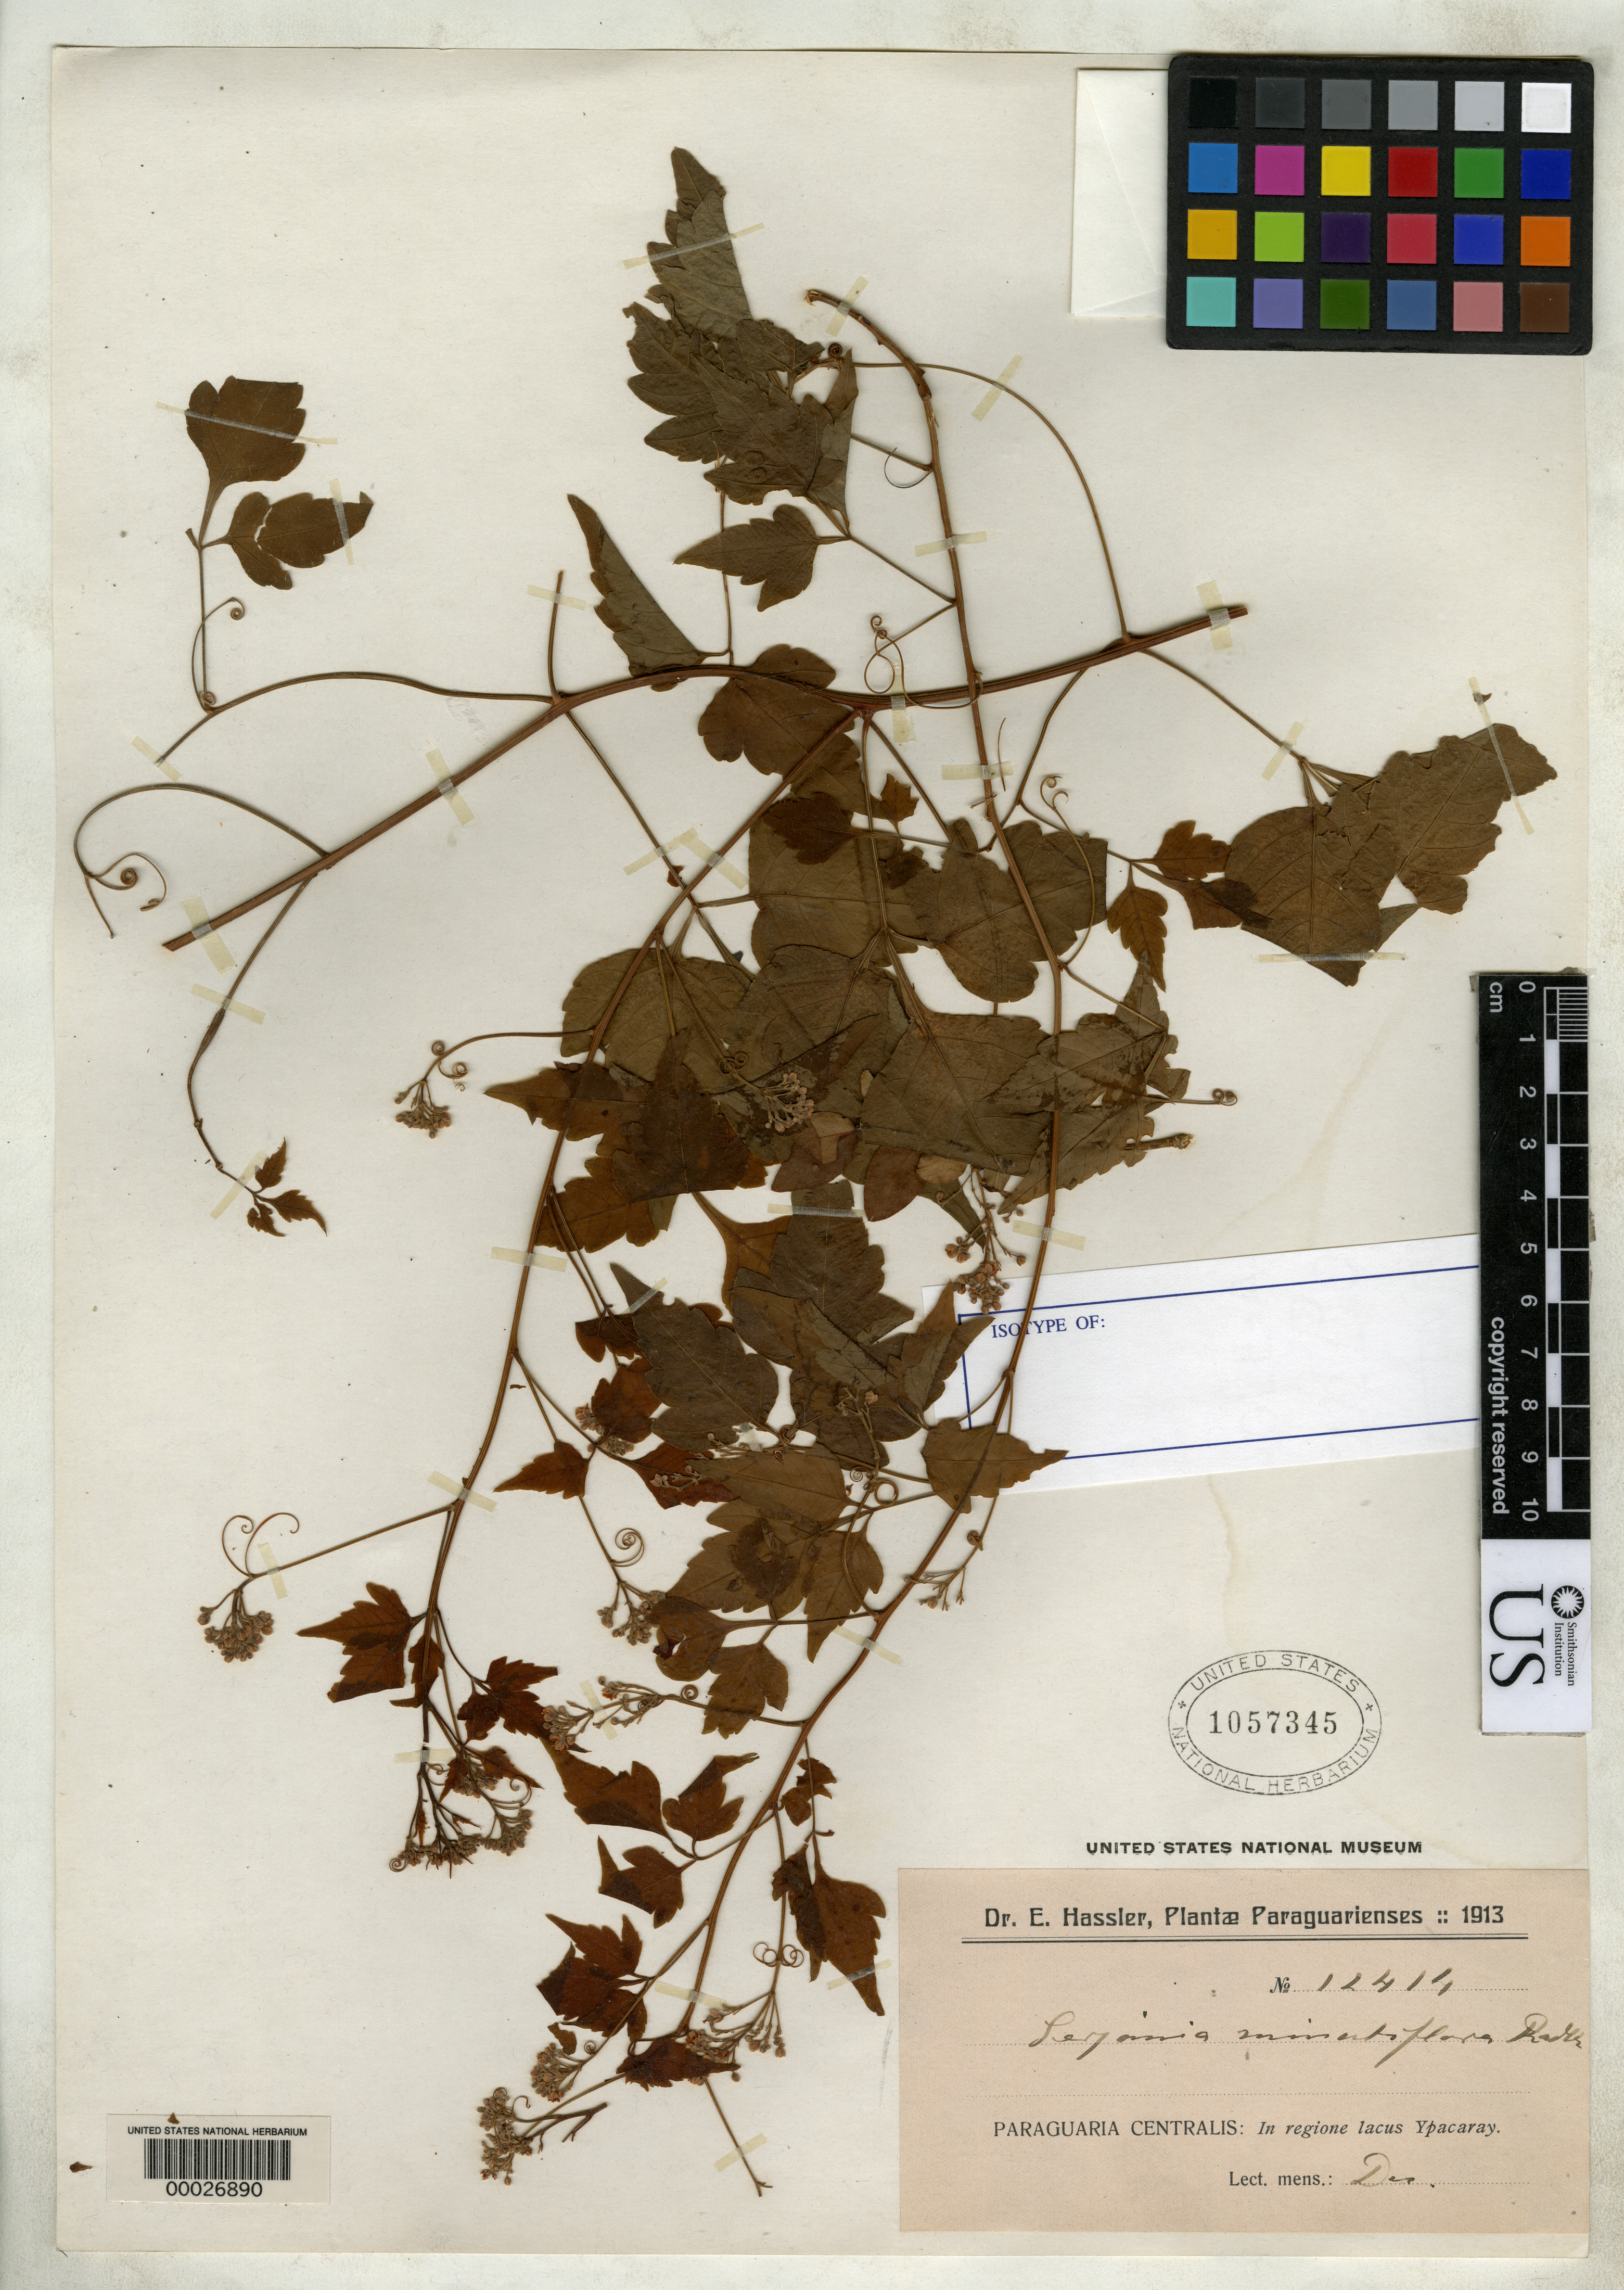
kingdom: Plantae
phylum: Tracheophyta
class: Magnoliopsida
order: Sapindales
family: Sapindaceae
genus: Serjania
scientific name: Serjania minutiflora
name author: Radlk.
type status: Isotype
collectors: E. Hassler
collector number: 12414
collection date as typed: Dec 1913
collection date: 1913-12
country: Paraguay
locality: Ypacaray.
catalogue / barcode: US 1057345